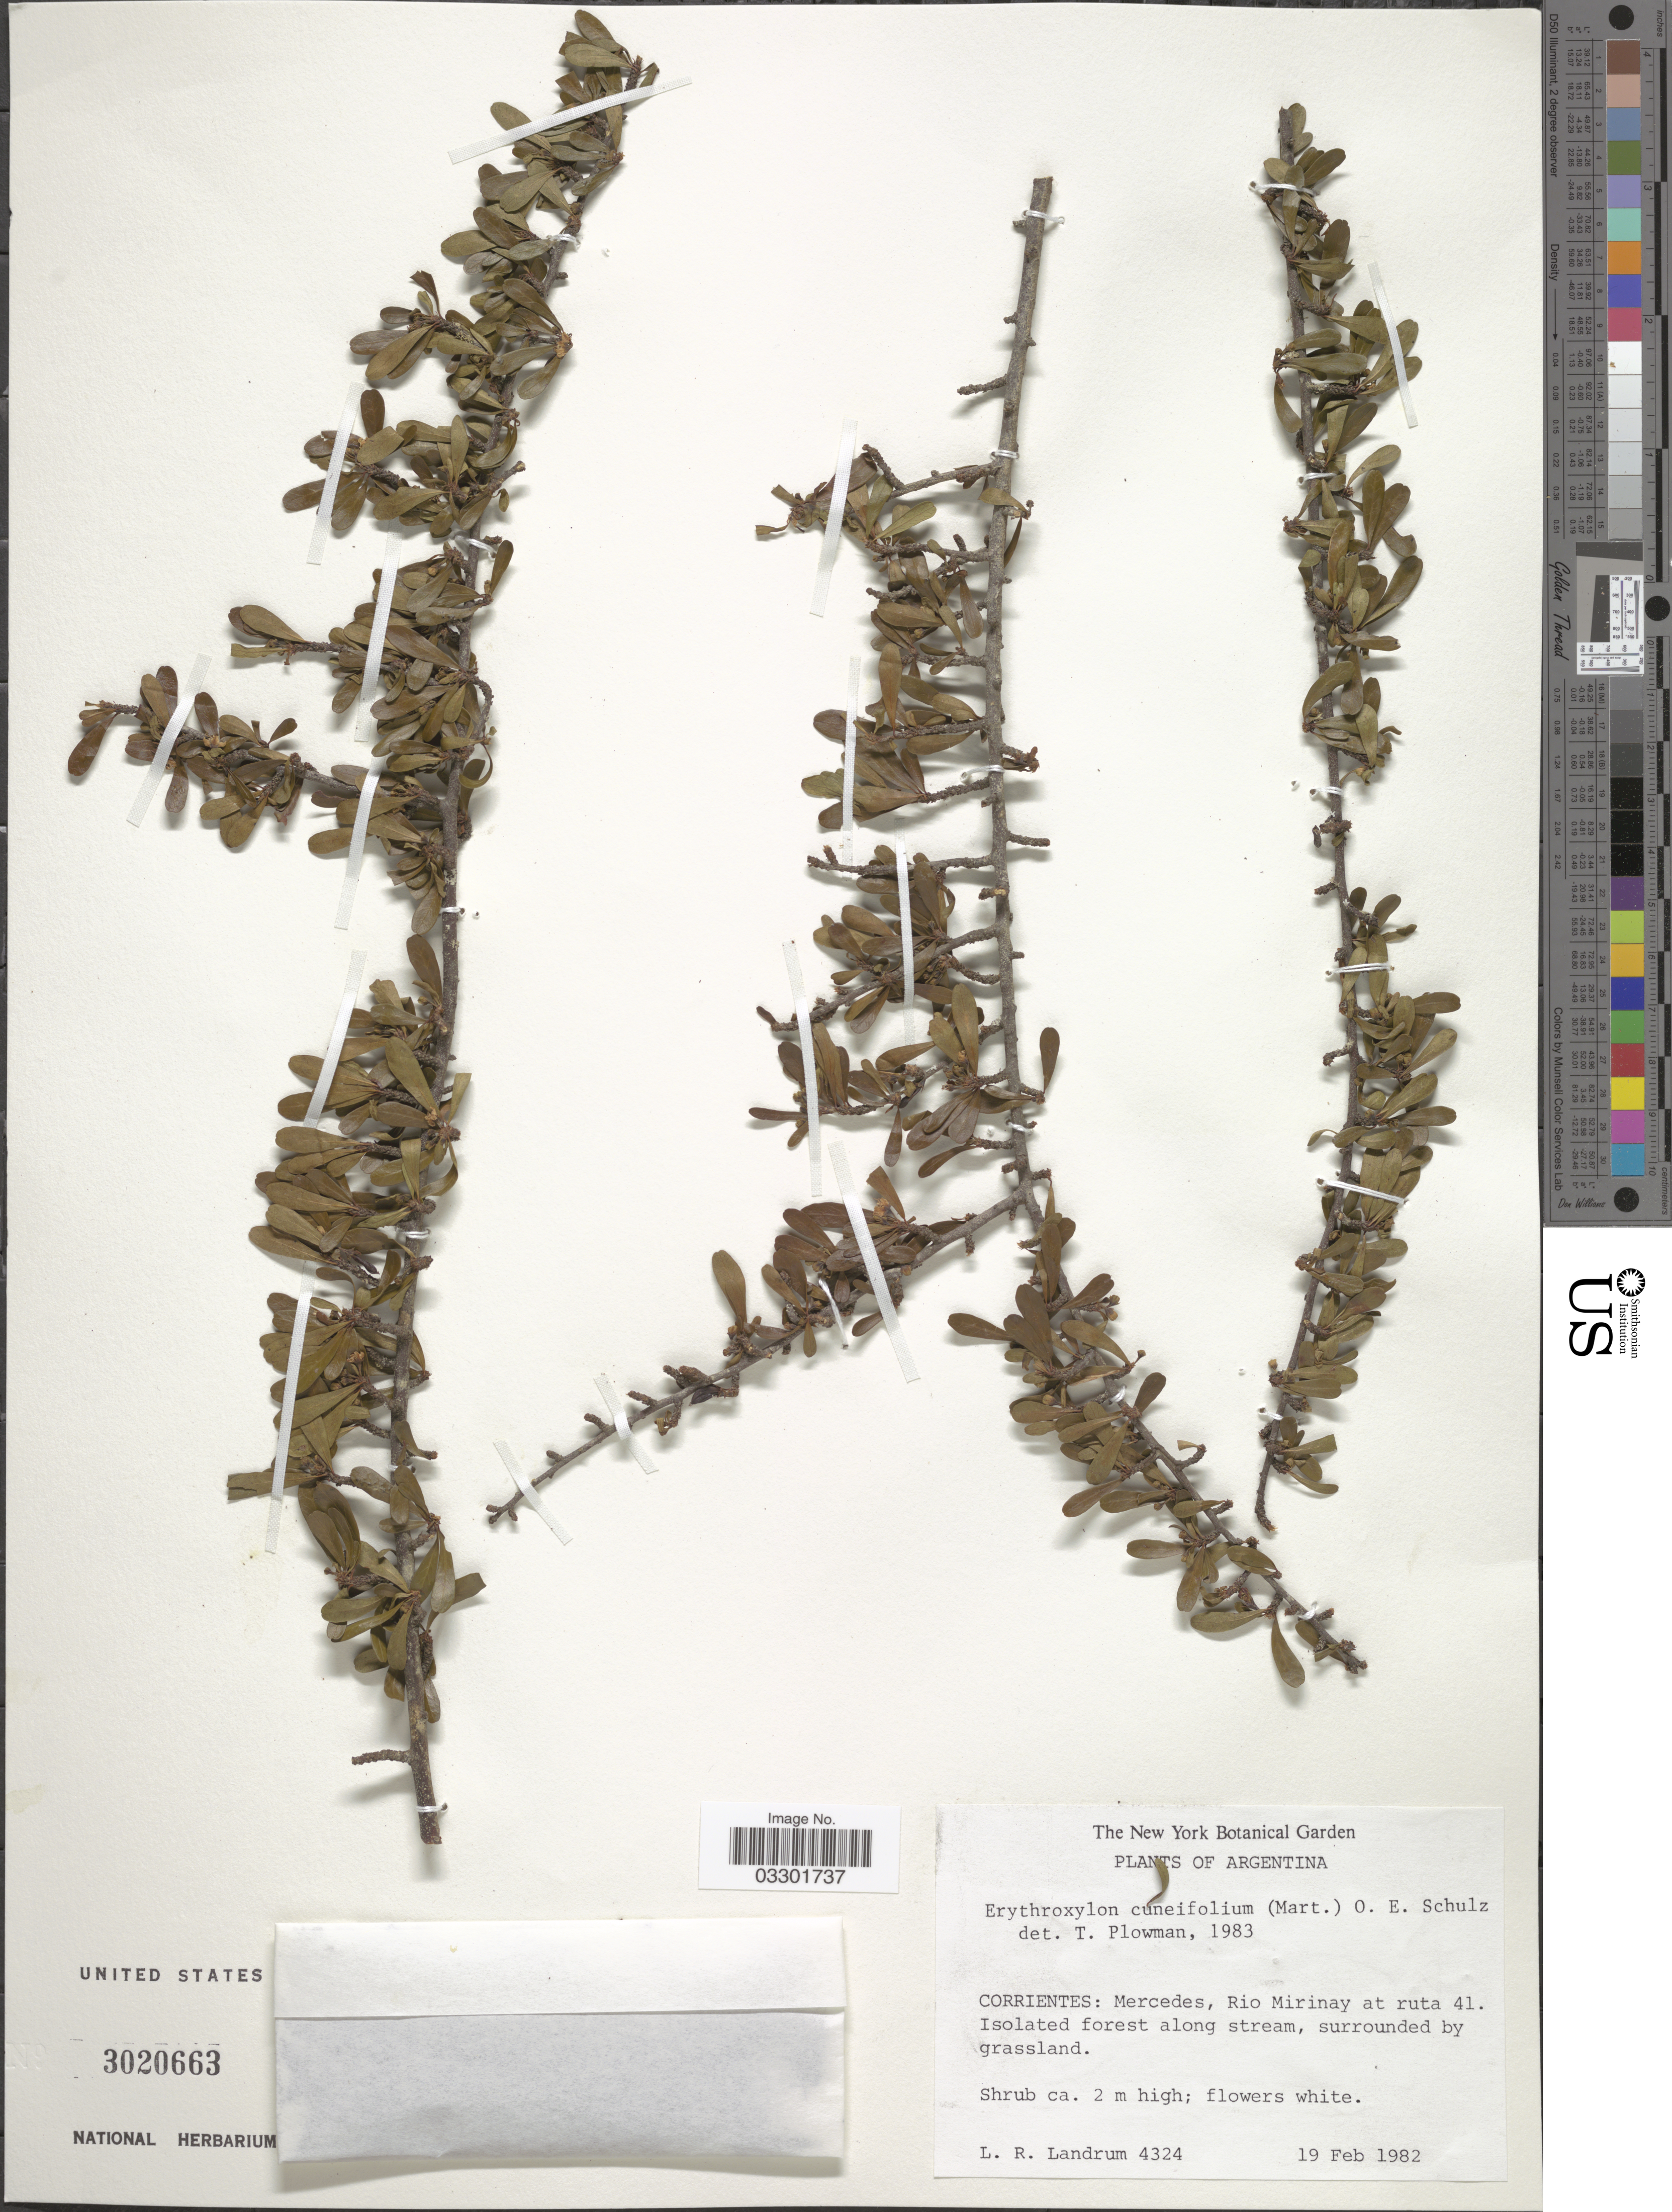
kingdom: Plantae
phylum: Tracheophyta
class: Magnoliopsida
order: Malpighiales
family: Erythroxylaceae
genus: Erythroxylum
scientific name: Erythroxylum cuneifolium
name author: (Mart.) O.E. Schulz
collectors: L. R. Landrum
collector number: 4324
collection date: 1982-02-19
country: Argentina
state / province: Corrientes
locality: Mercedes, Rio Mirinay at ruta 41.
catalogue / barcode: US 3020663